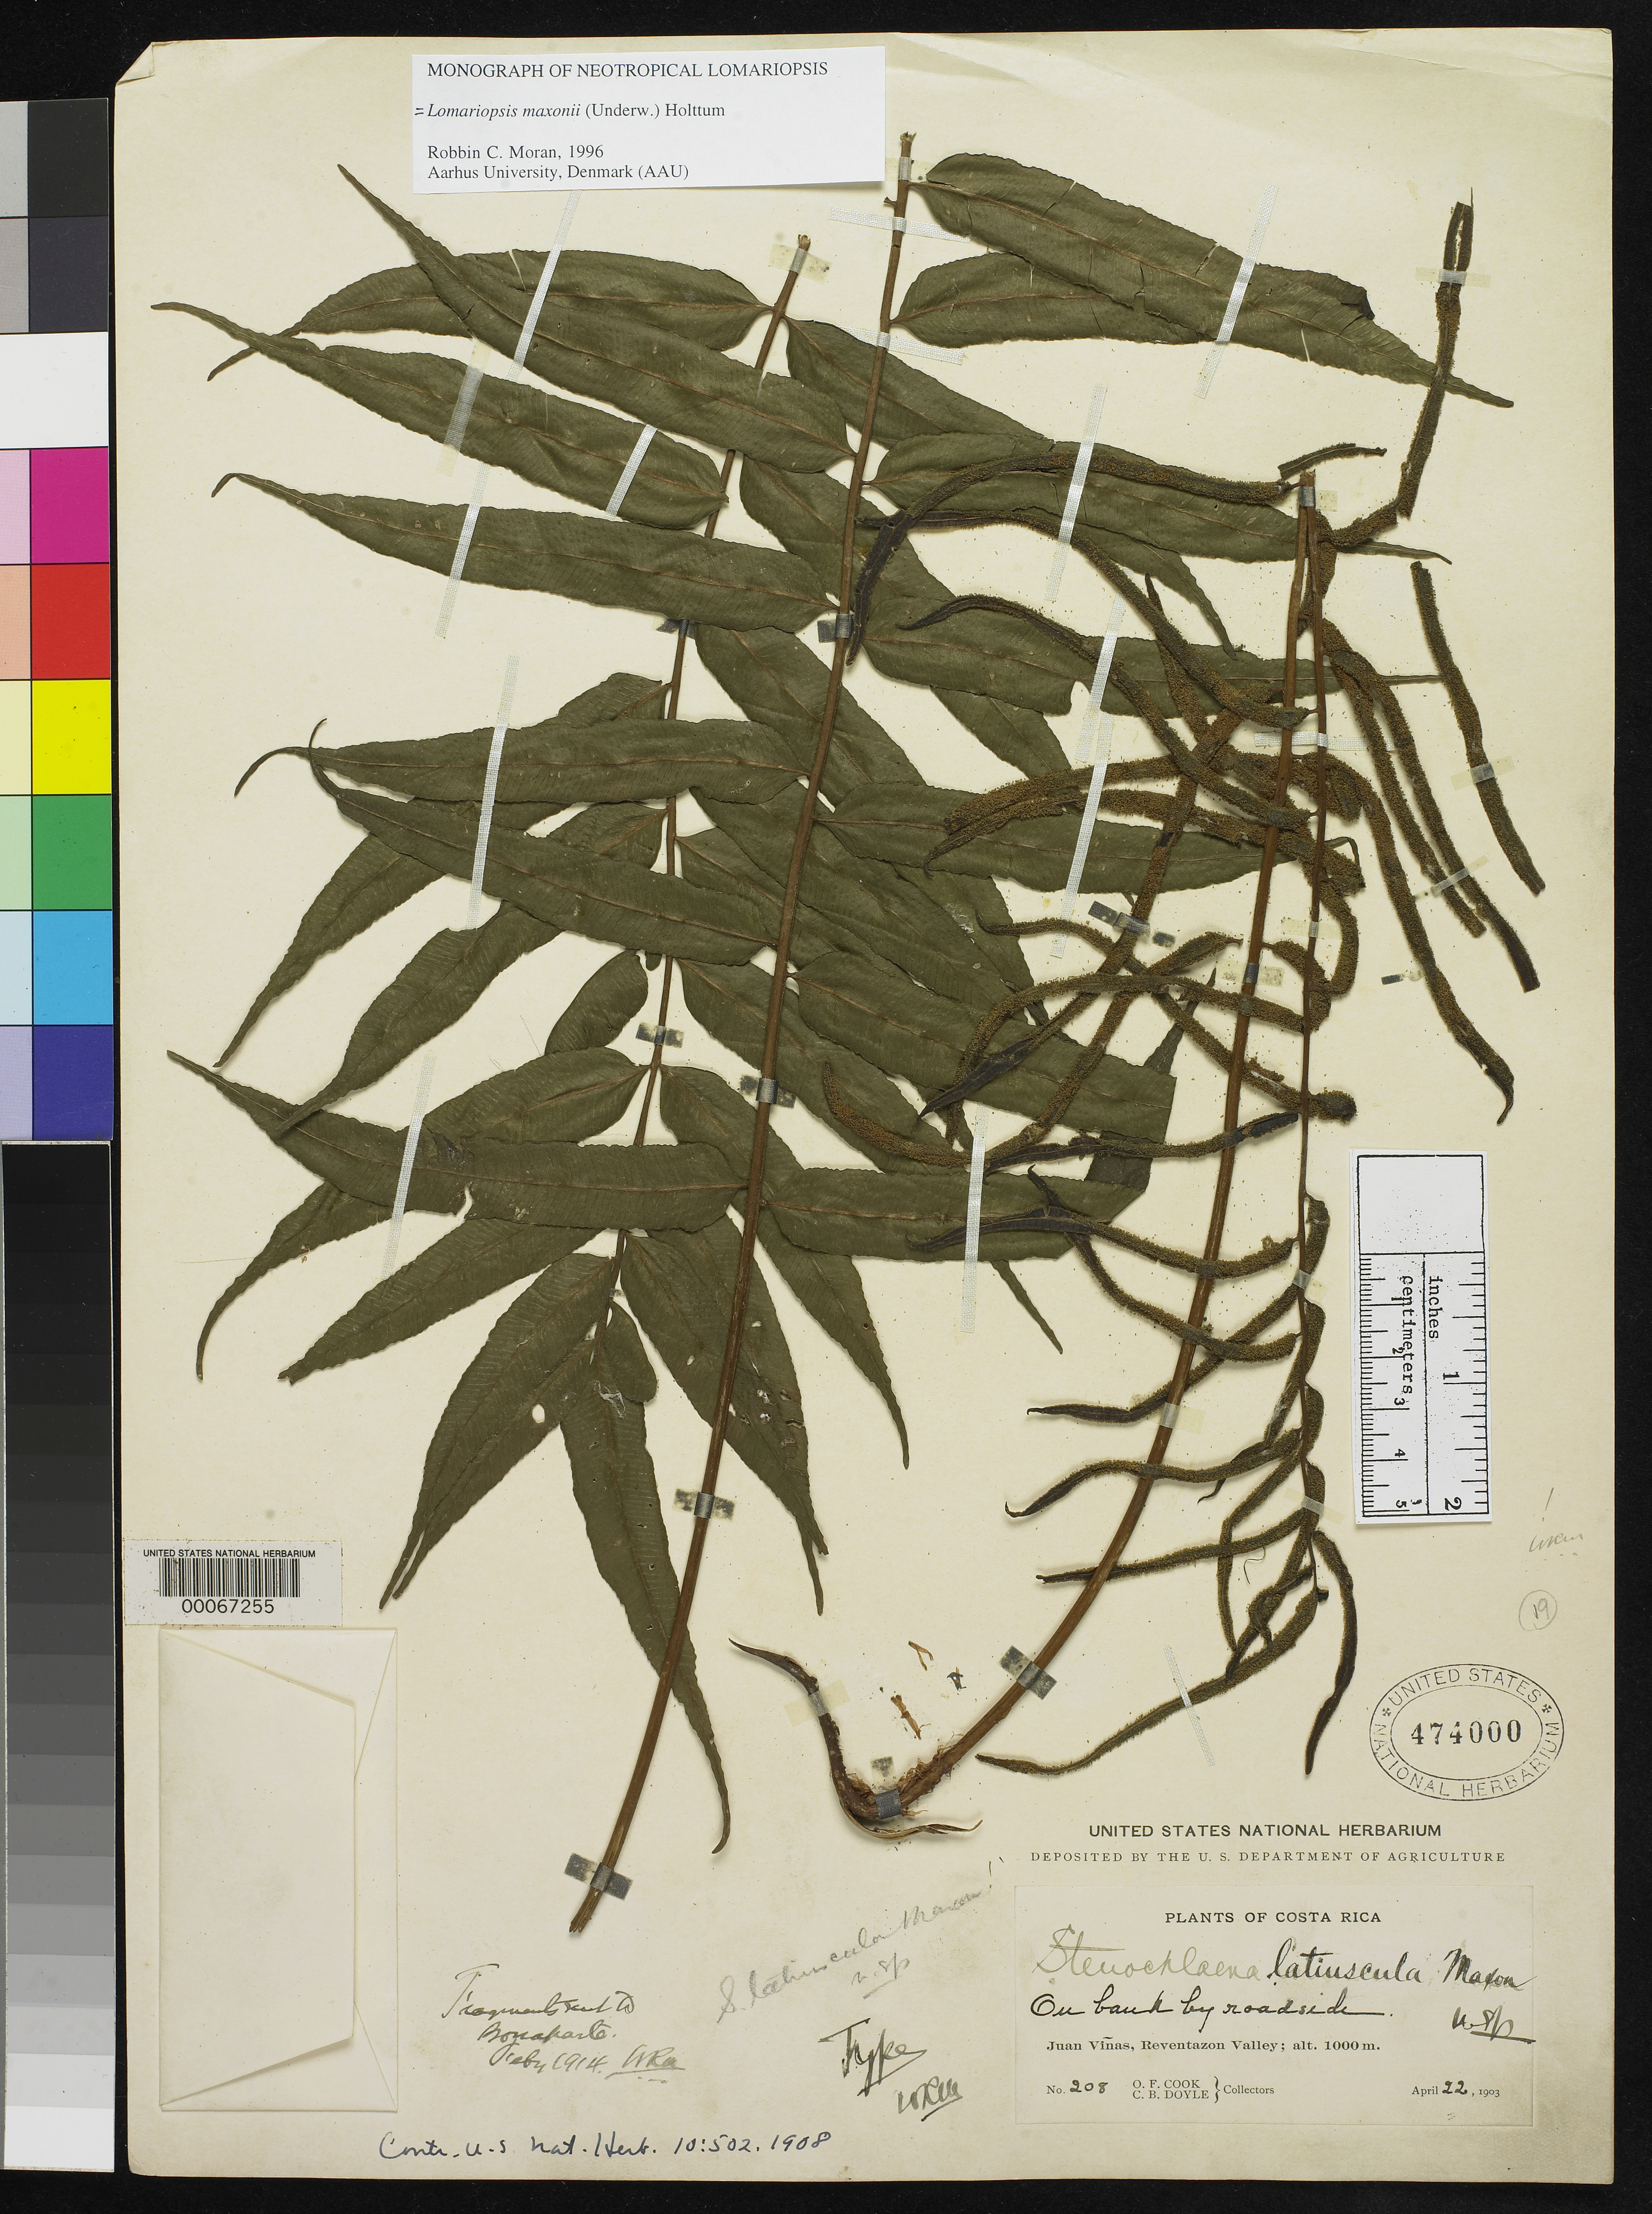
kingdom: Plantae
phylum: Tracheophyta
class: Polypodiopsida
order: Polypodiales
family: Blechnaceae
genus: Stenochlaena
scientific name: Stenochlaena latiuscula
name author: Maxon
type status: Holotype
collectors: O. F. Cook & C. Doyle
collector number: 208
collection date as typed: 22 Apr 1903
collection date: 1903-04-22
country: Costa Rica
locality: Juan Vinas, Reventazon Valley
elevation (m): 1000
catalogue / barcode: US 474000